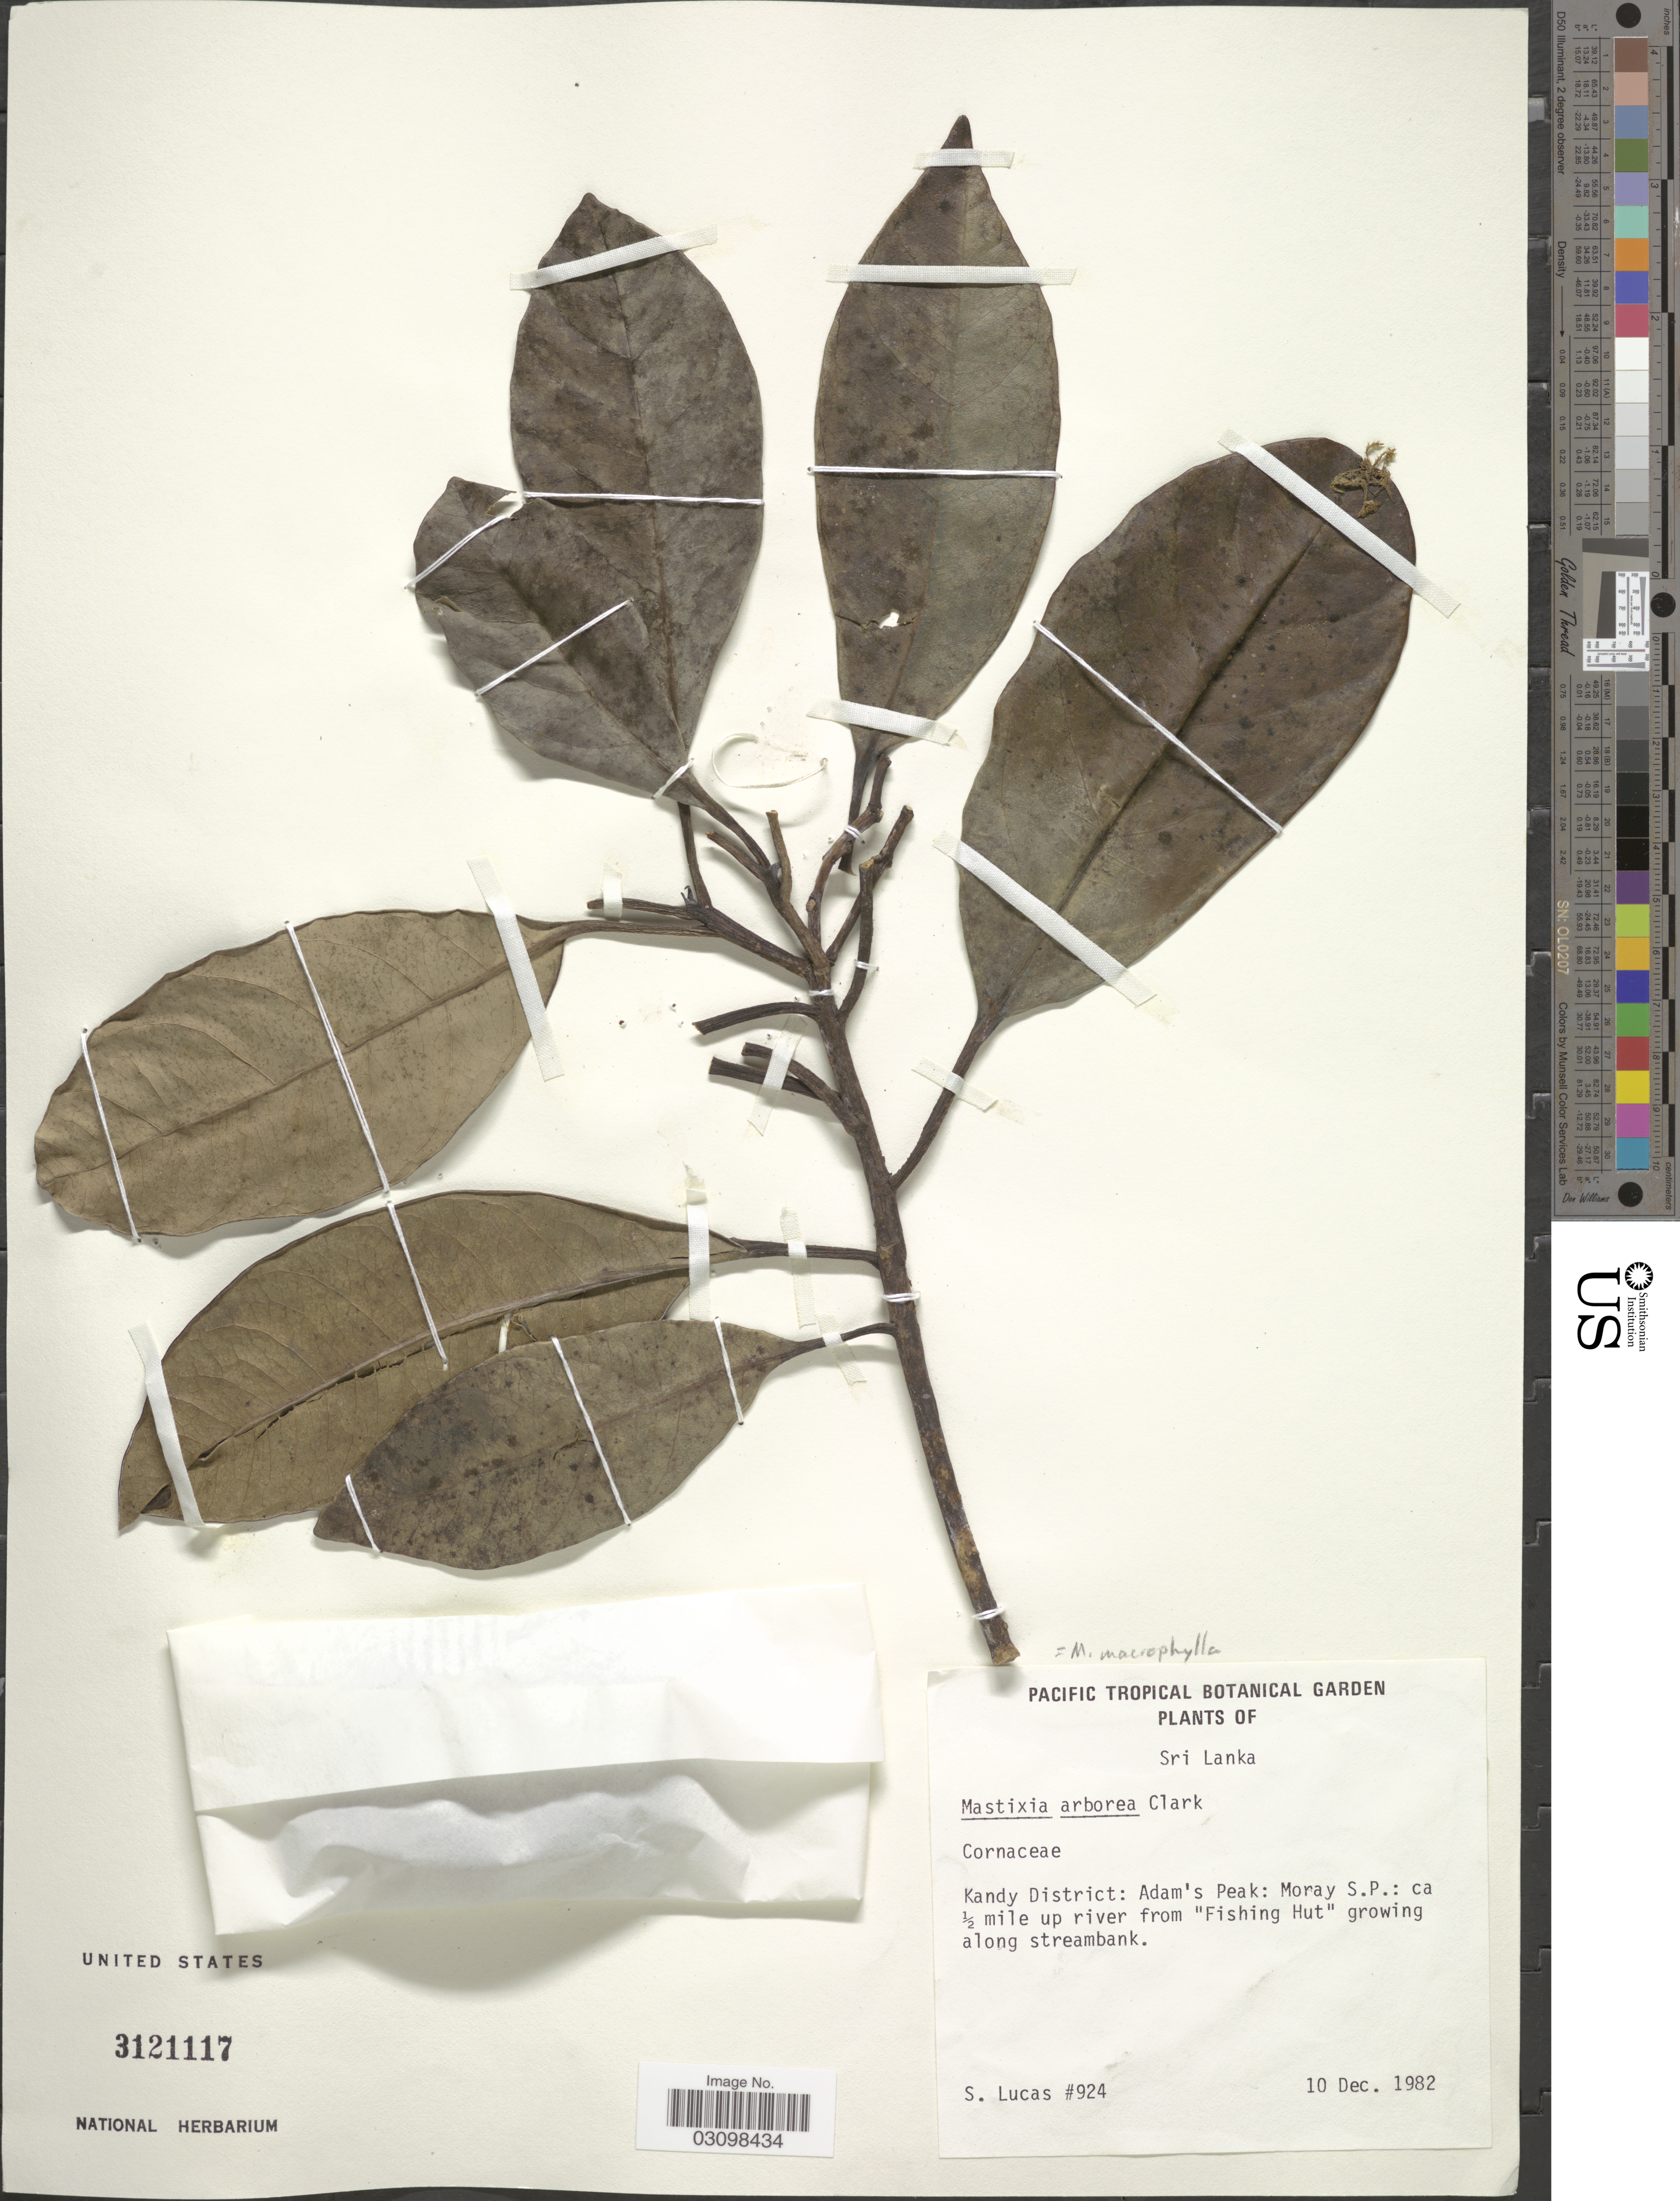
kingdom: Plantae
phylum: Tracheophyta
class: Magnoliopsida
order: Apiales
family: Araliaceae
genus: Oreopanax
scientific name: Oreopanax macrophyllus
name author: Decne. & Planch.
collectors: S. Lucas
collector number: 924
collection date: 1982-12-10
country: Sri Lanka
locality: Kandy District: Adam's Peak: Moray S. P.: ca ½ mile up river from "Fishing Hut" growing along streambank.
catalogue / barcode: US 3121117